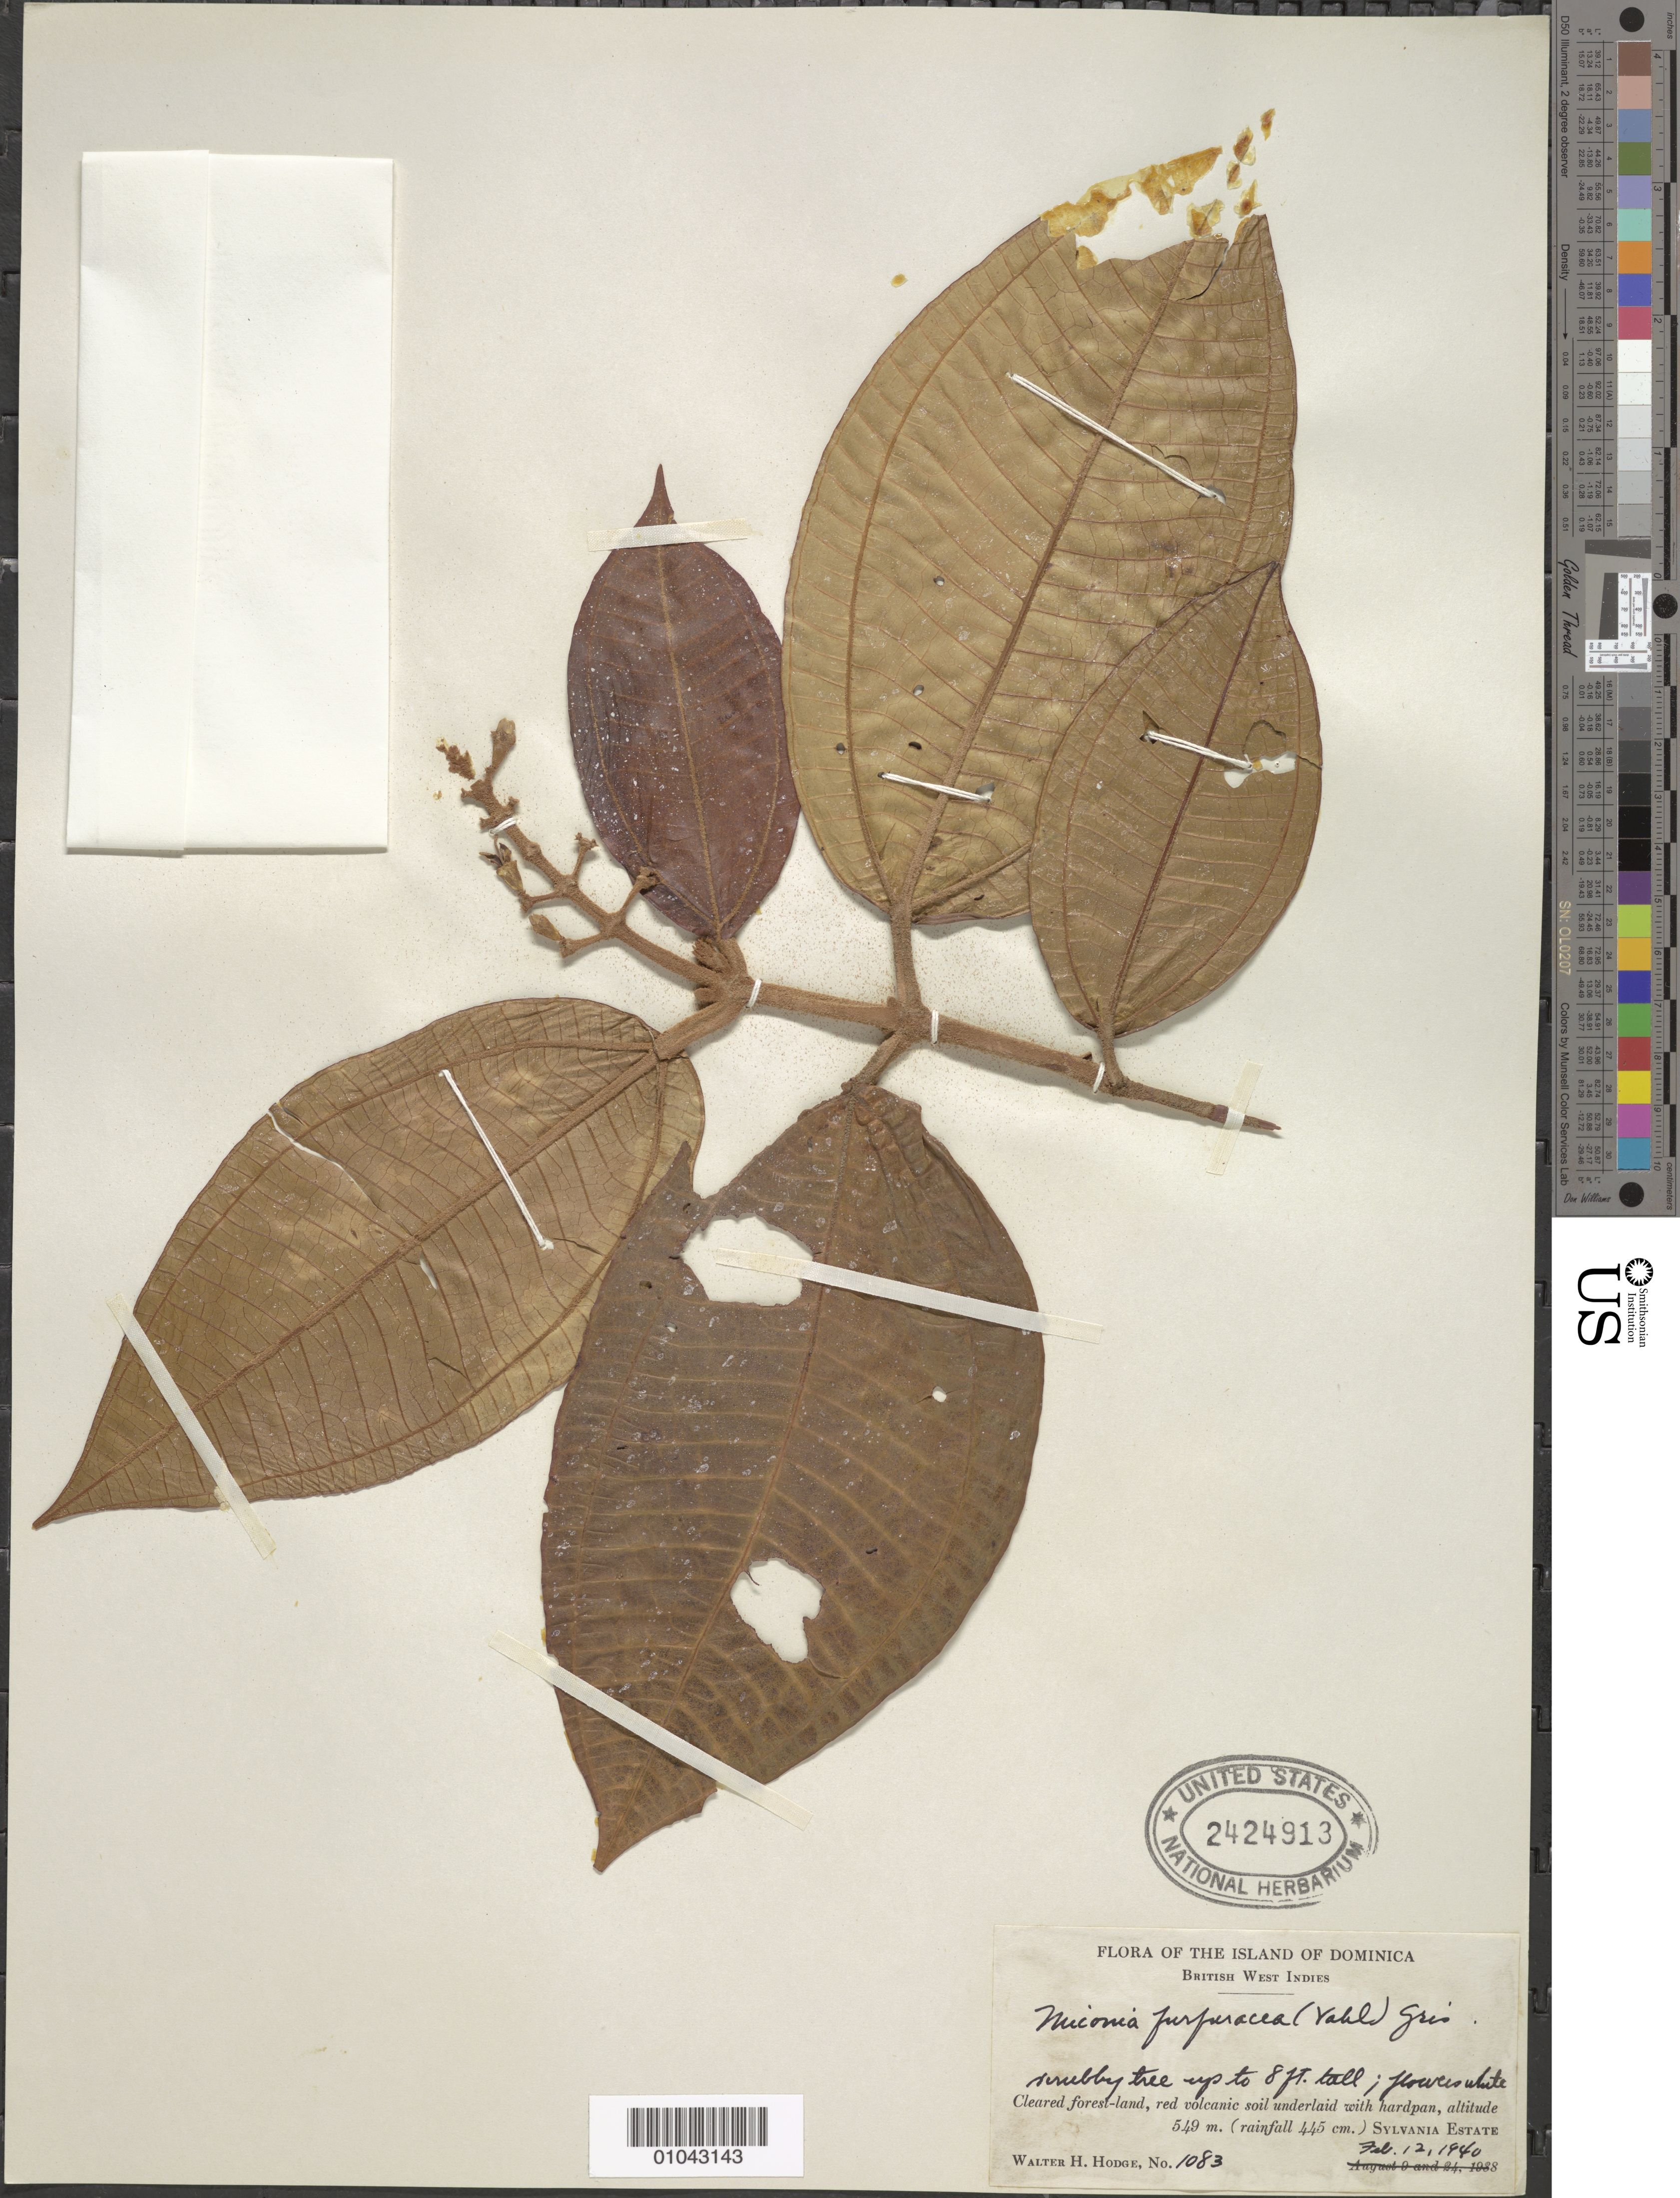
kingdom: Plantae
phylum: Tracheophyta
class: Magnoliopsida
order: Myrtales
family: Melastomataceae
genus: Miconia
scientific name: Miconia furfuracea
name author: (Vahl) Griseb.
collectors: W. Hodge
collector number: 1083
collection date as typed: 12 Feb 1940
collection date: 1940-02-12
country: Dominica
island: Dominica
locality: Sylvania Estate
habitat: Cleared forest land, red volcanic soil underlaid with hardpan, rainfall 445 cm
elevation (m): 549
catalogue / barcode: US 2424913